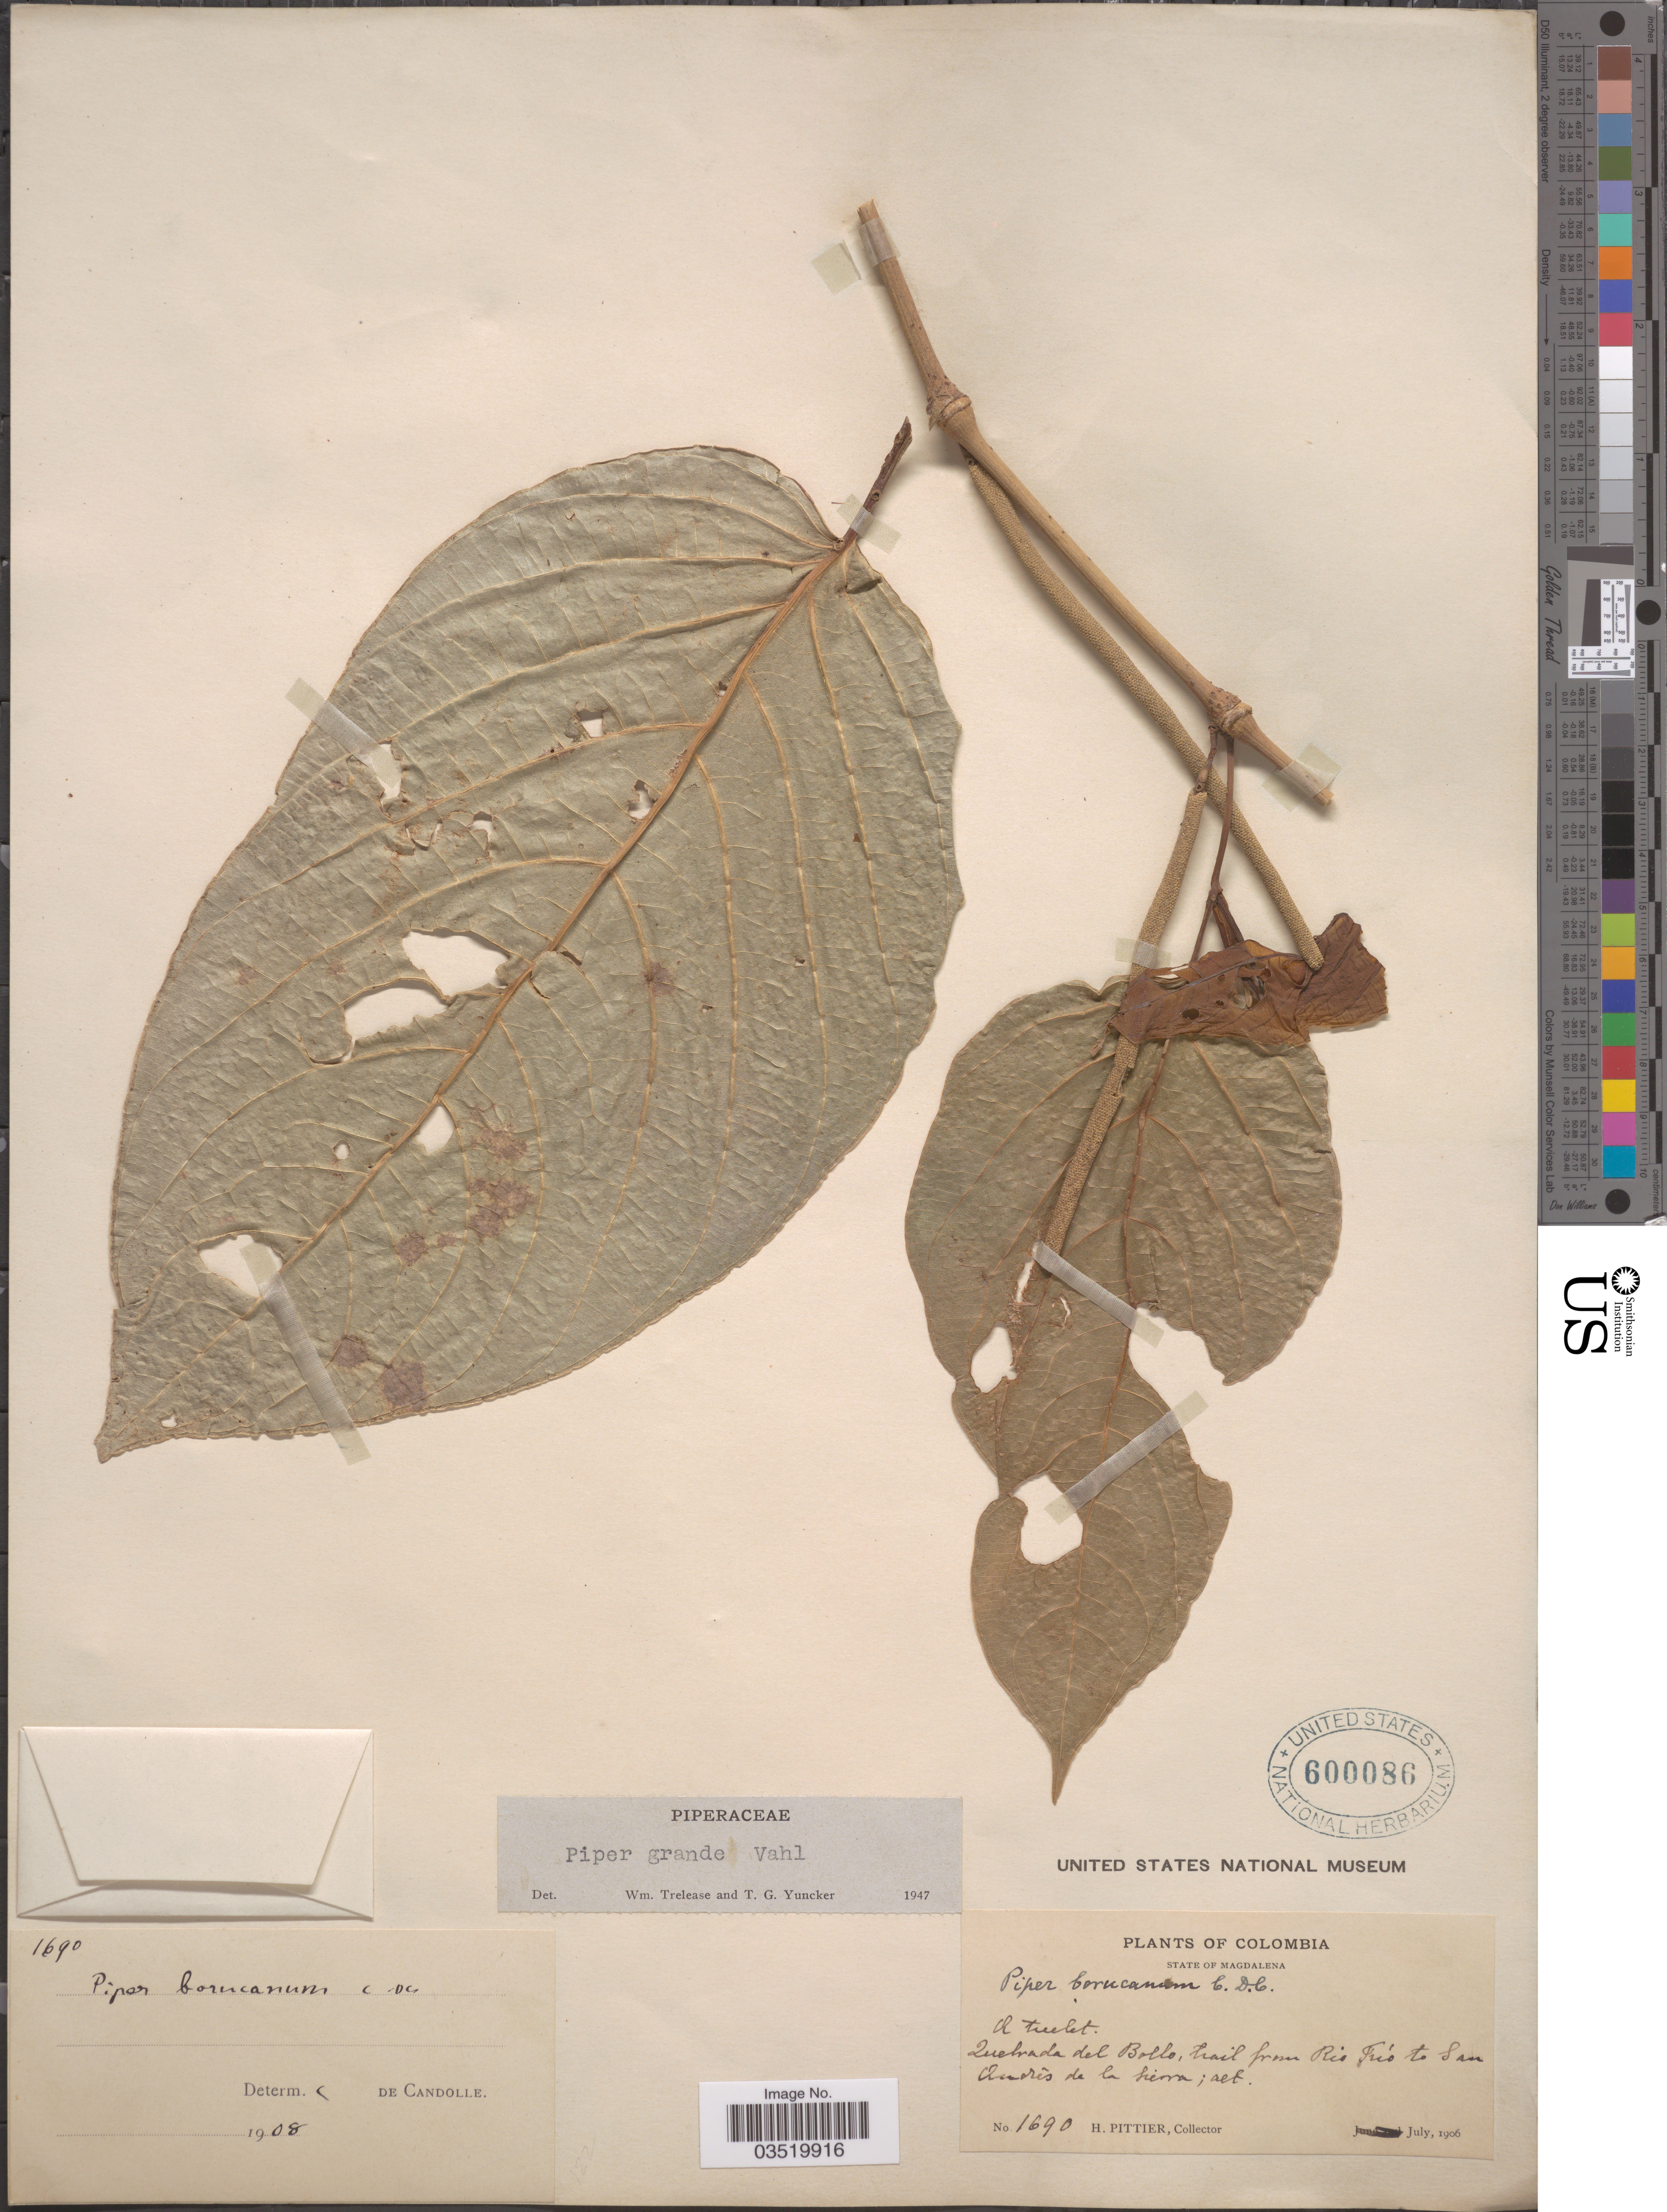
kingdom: Plantae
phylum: Tracheophyta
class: Magnoliopsida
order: Piperales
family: Piperaceae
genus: Piper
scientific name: Piper grande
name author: Vahl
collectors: H. F. Pittier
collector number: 1690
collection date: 1906-07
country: Colombia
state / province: Magdalena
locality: Quebrada del Bollo, trail from Rio Frío to San Andrés de la Sierra.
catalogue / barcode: US 600086